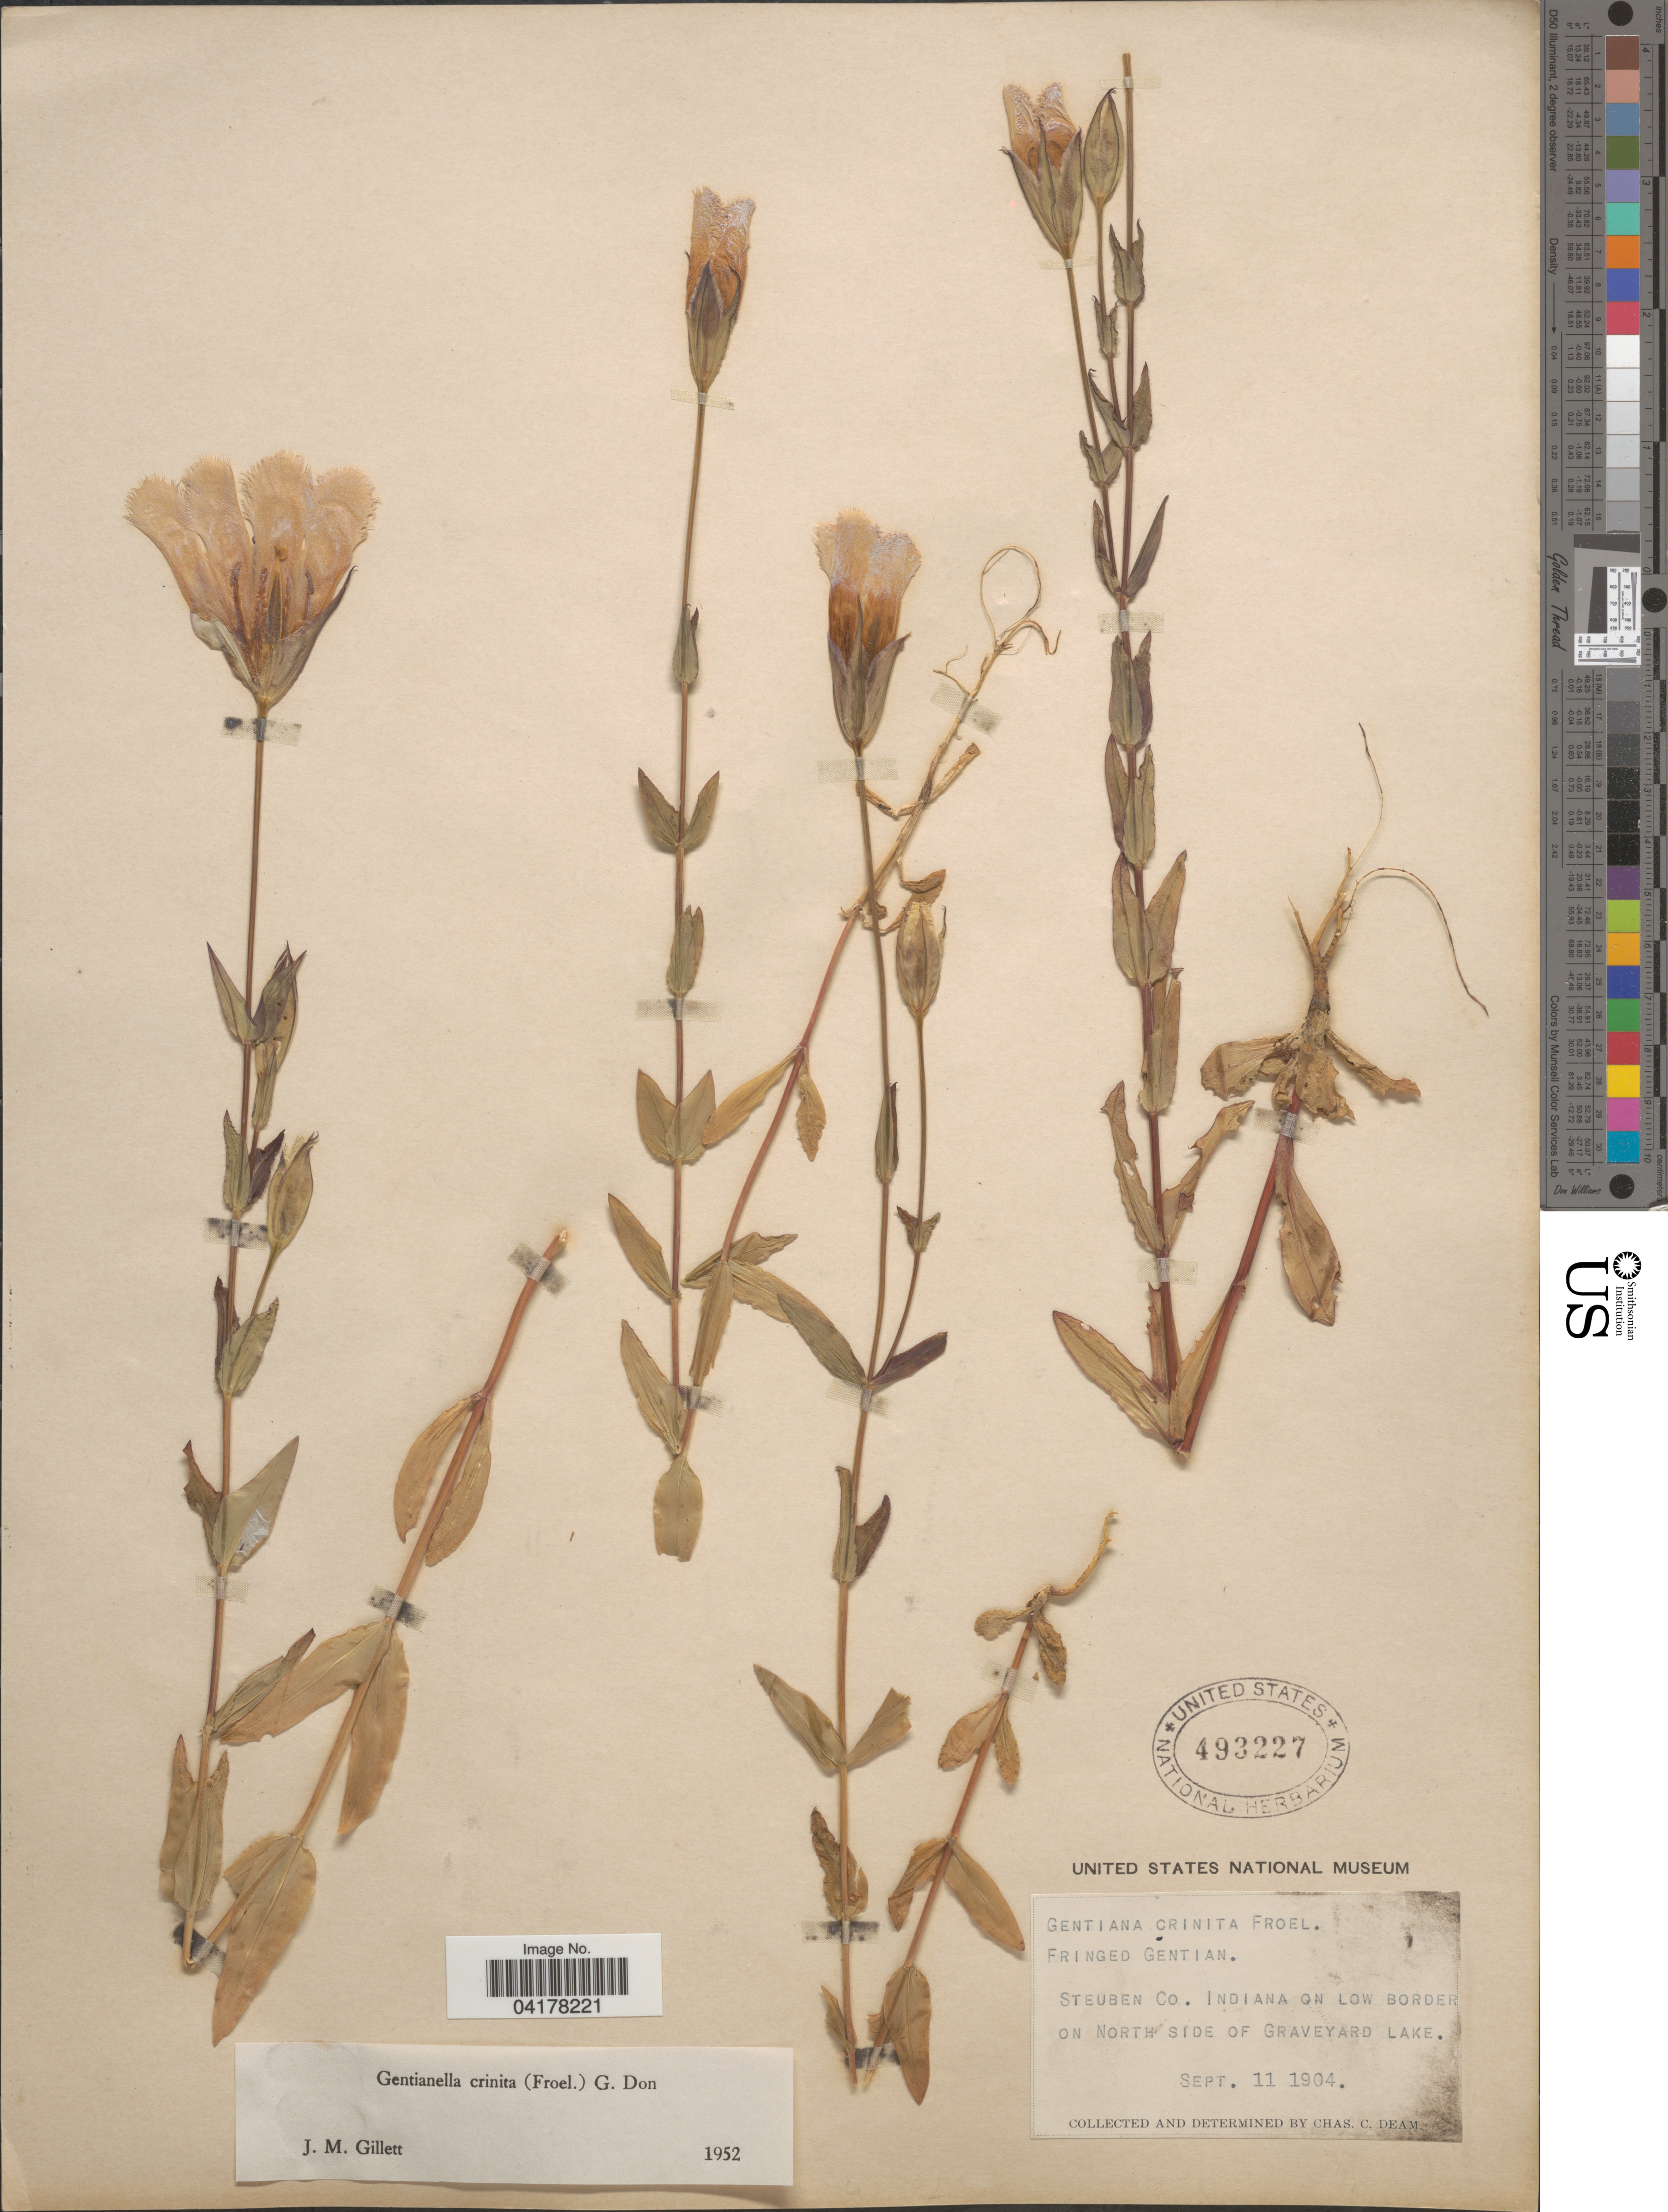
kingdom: Plantae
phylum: Tracheophyta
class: Magnoliopsida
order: Gentianales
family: Gentianaceae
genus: Gentianella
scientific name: Gentianella crinita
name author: (Froel.) G. Don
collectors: C. C. Deam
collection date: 1904-09-11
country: United States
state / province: Indiana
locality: Steuben Co. On low border on North side of Graveyard Lake.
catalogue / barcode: US 493227